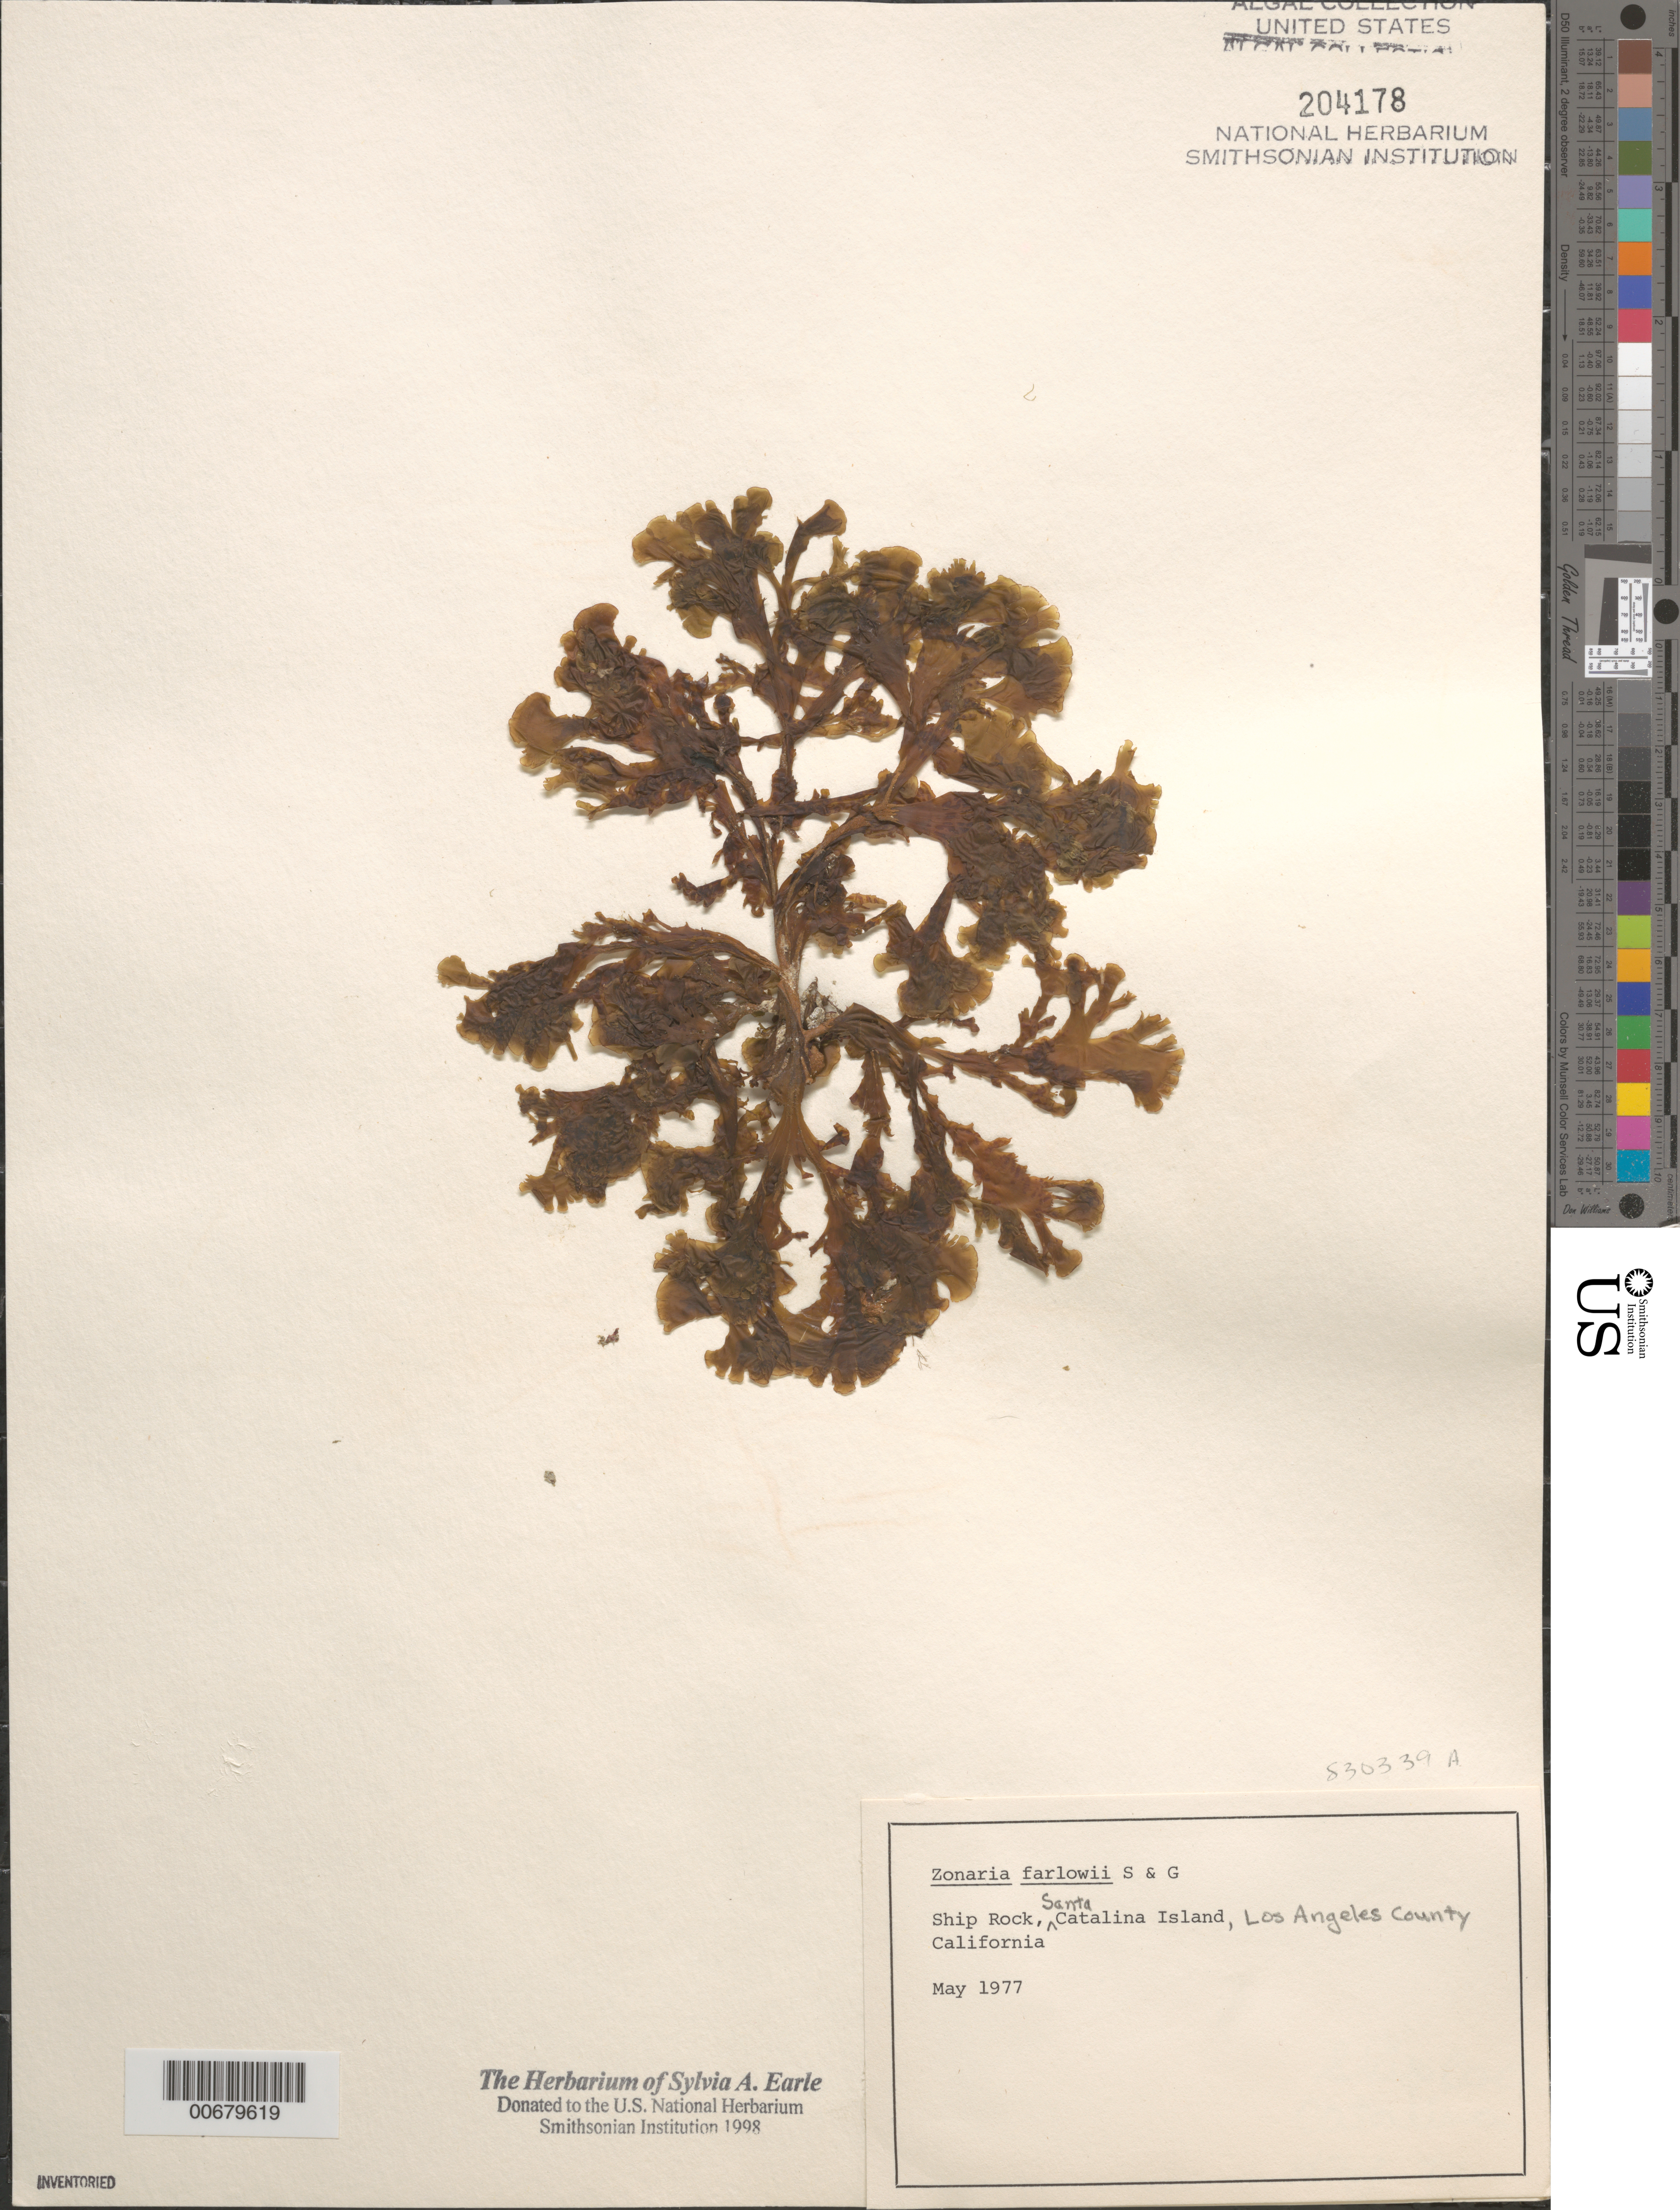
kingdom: Chromista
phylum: Ochrophyta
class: Phaeophyceae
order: Dictyotales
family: Dictyotaceae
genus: Zonaria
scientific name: Zonaria farlowii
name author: Setch. & N.L. Gardner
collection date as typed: May 1977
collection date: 1977-05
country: United States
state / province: California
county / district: Los Angeles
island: Santa Catalina Island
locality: Ship Rock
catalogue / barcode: US 204178